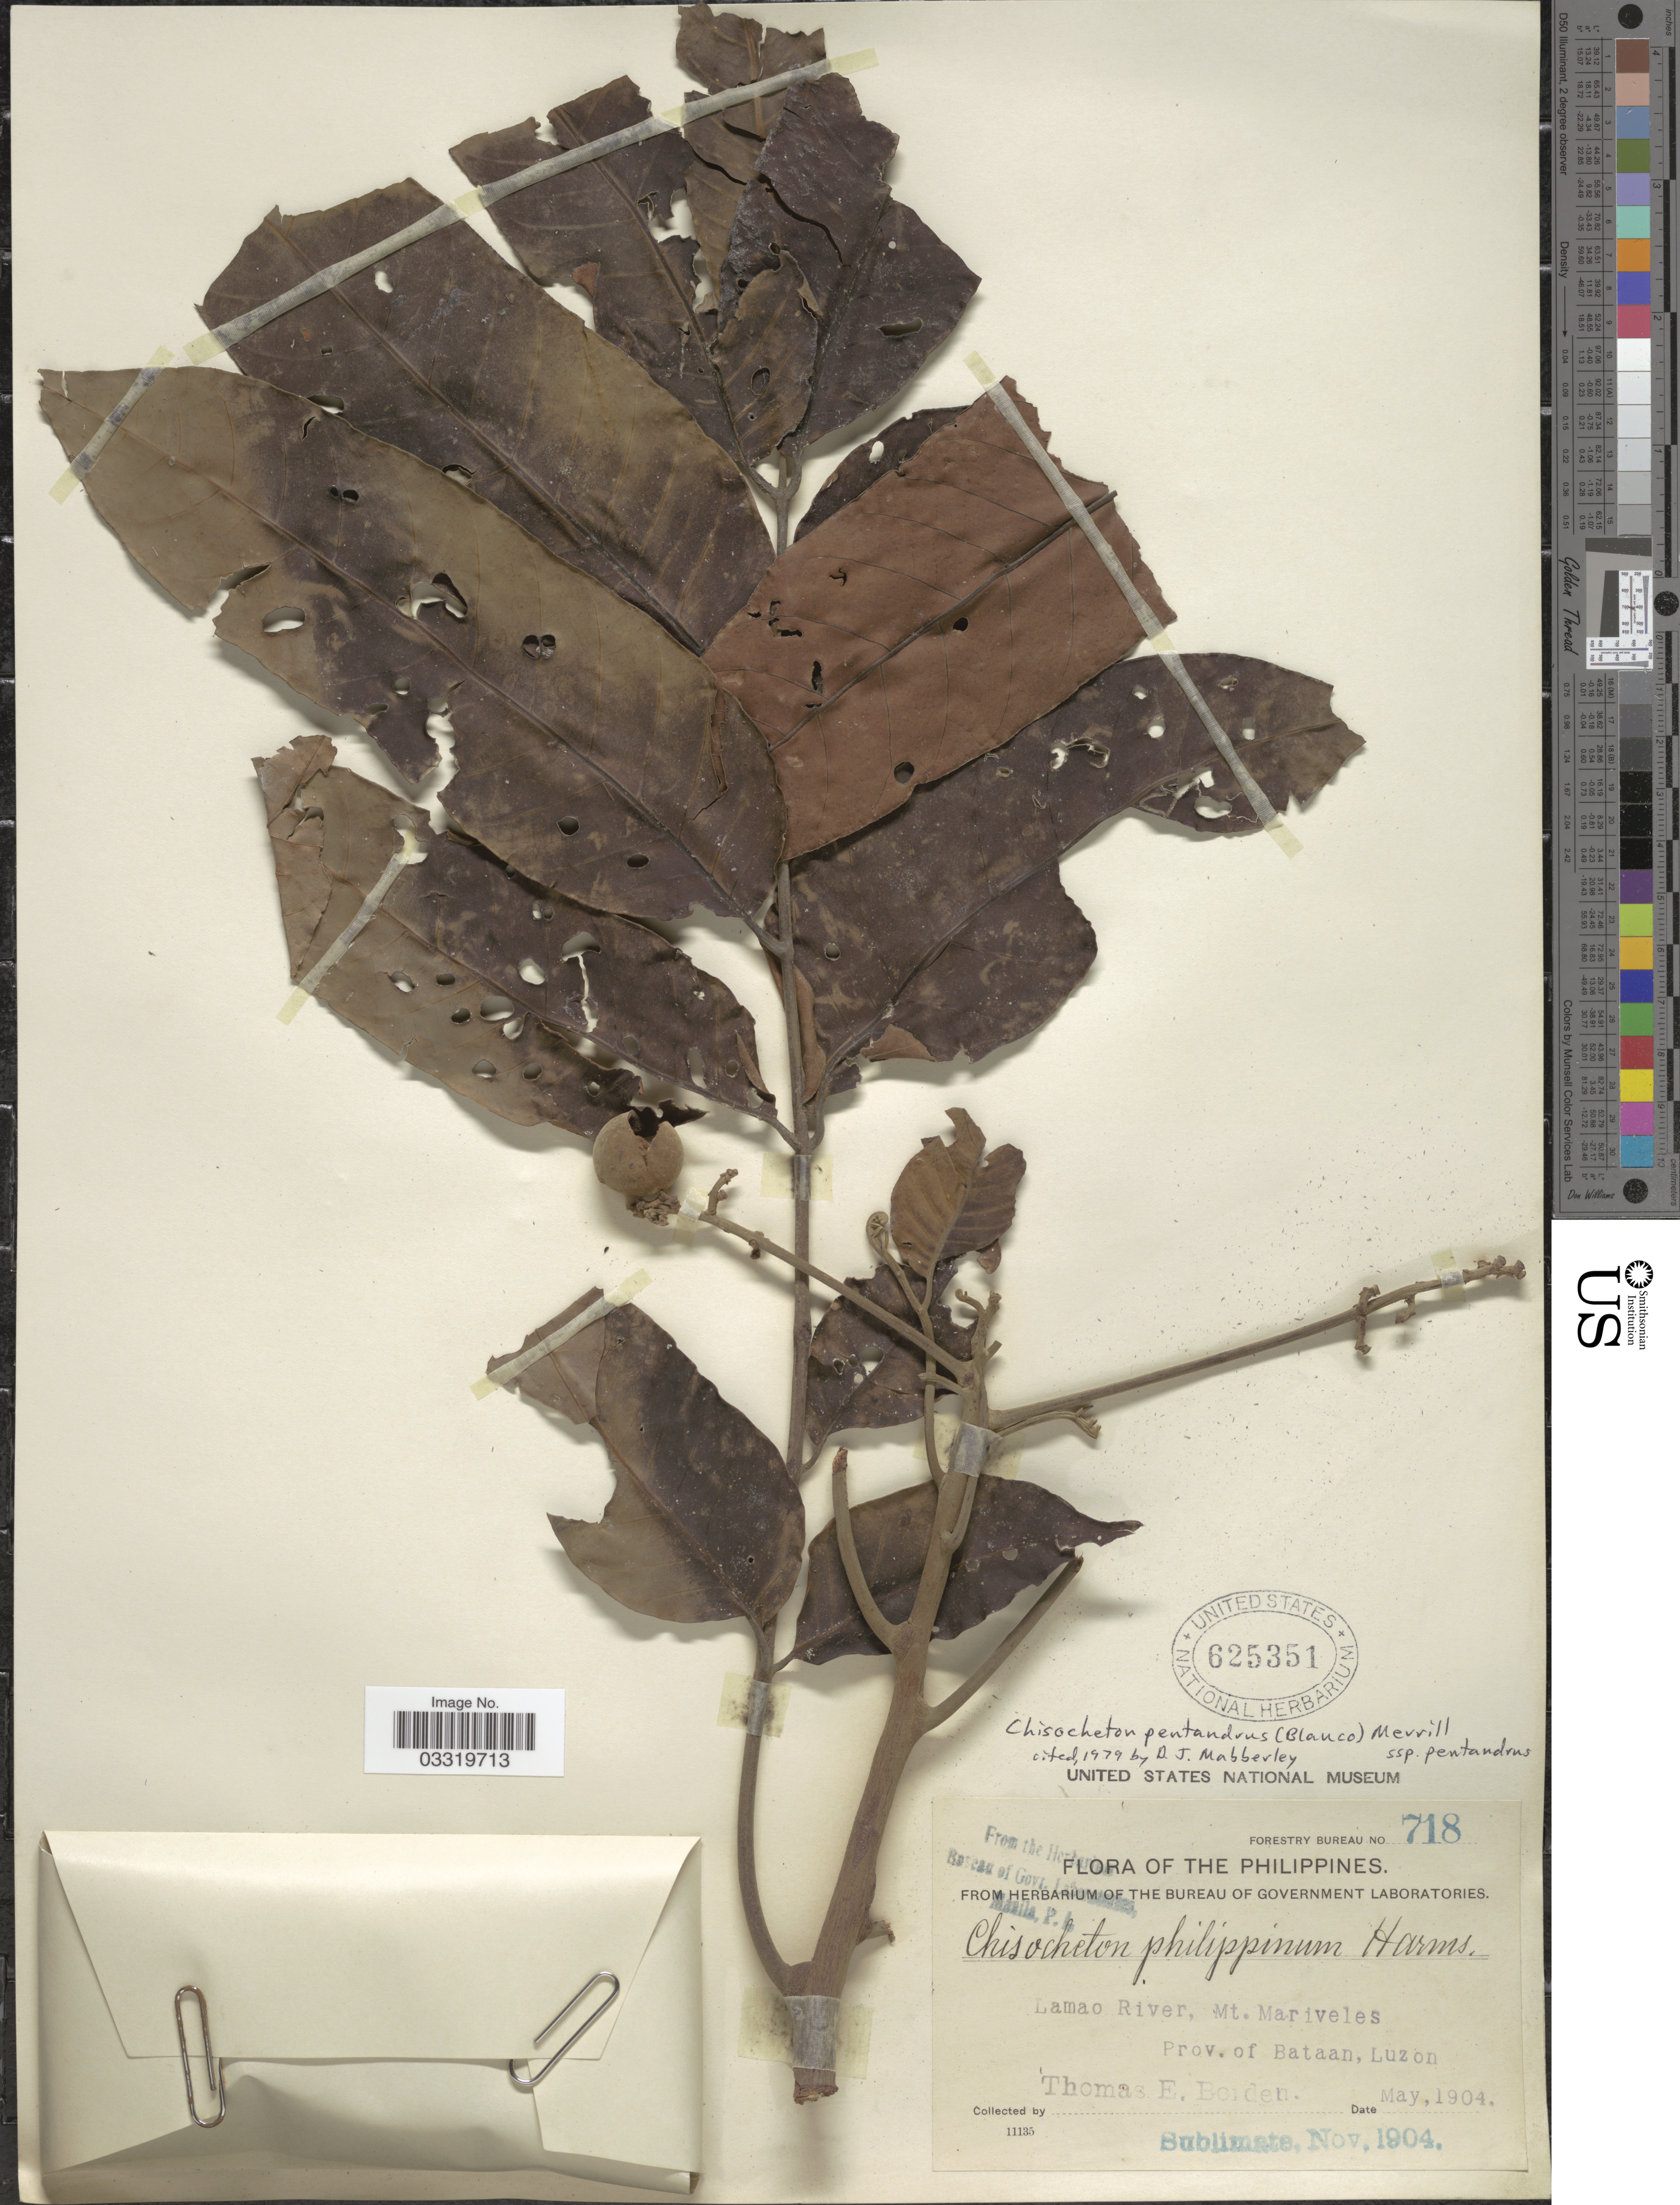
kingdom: Plantae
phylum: Tracheophyta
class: Magnoliopsida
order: Sapindales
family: Meliaceae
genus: Chisocheton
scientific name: Chisocheton pentandrus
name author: (Blanco) Merr.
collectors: T. E. Borden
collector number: Forestry Bureau 718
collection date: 1904-05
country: Philippines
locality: Lamao River, Mt. Mariveles. Prov. of Bataan, Luzon.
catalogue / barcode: US 625351